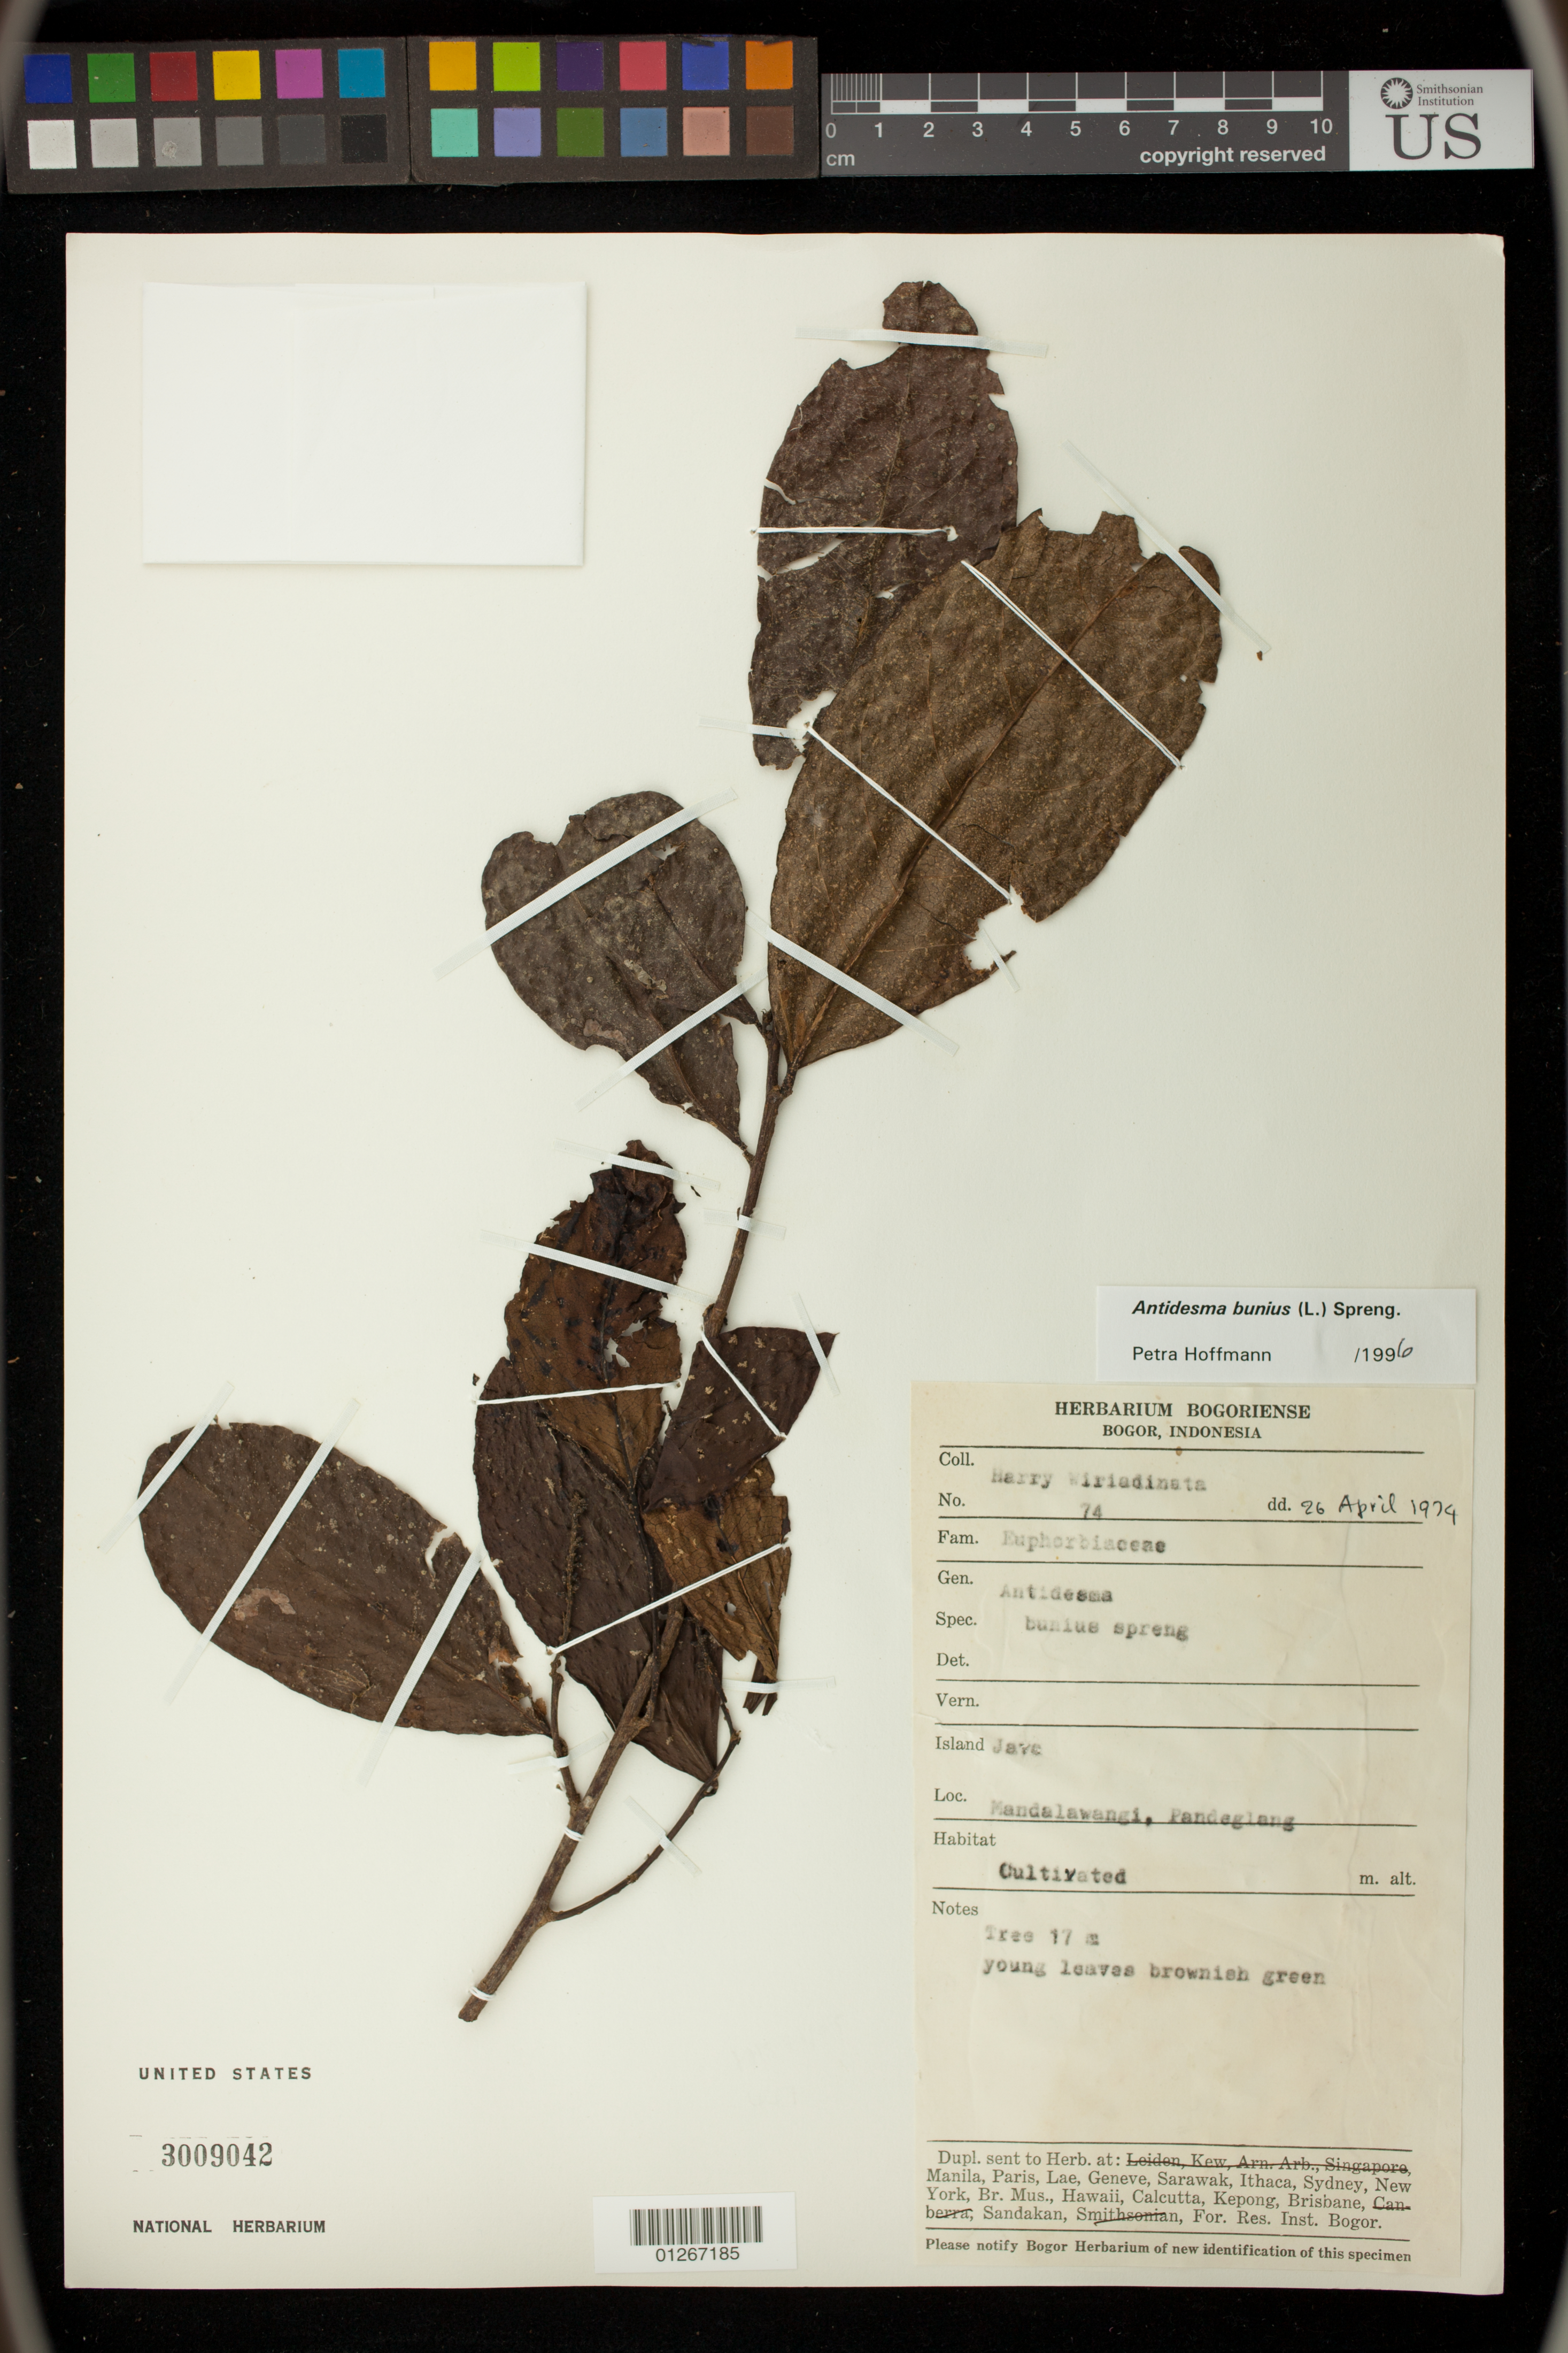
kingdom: Plantae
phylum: Tracheophyta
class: Magnoliopsida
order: Malpighiales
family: Phyllanthaceae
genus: Antidesma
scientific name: Antidesma bunius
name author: (L.) Spreng.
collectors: H. Wiriadinata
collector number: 74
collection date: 1974-04-26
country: Indonesia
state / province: Java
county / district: Banten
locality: Island: Java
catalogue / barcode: US 3009042